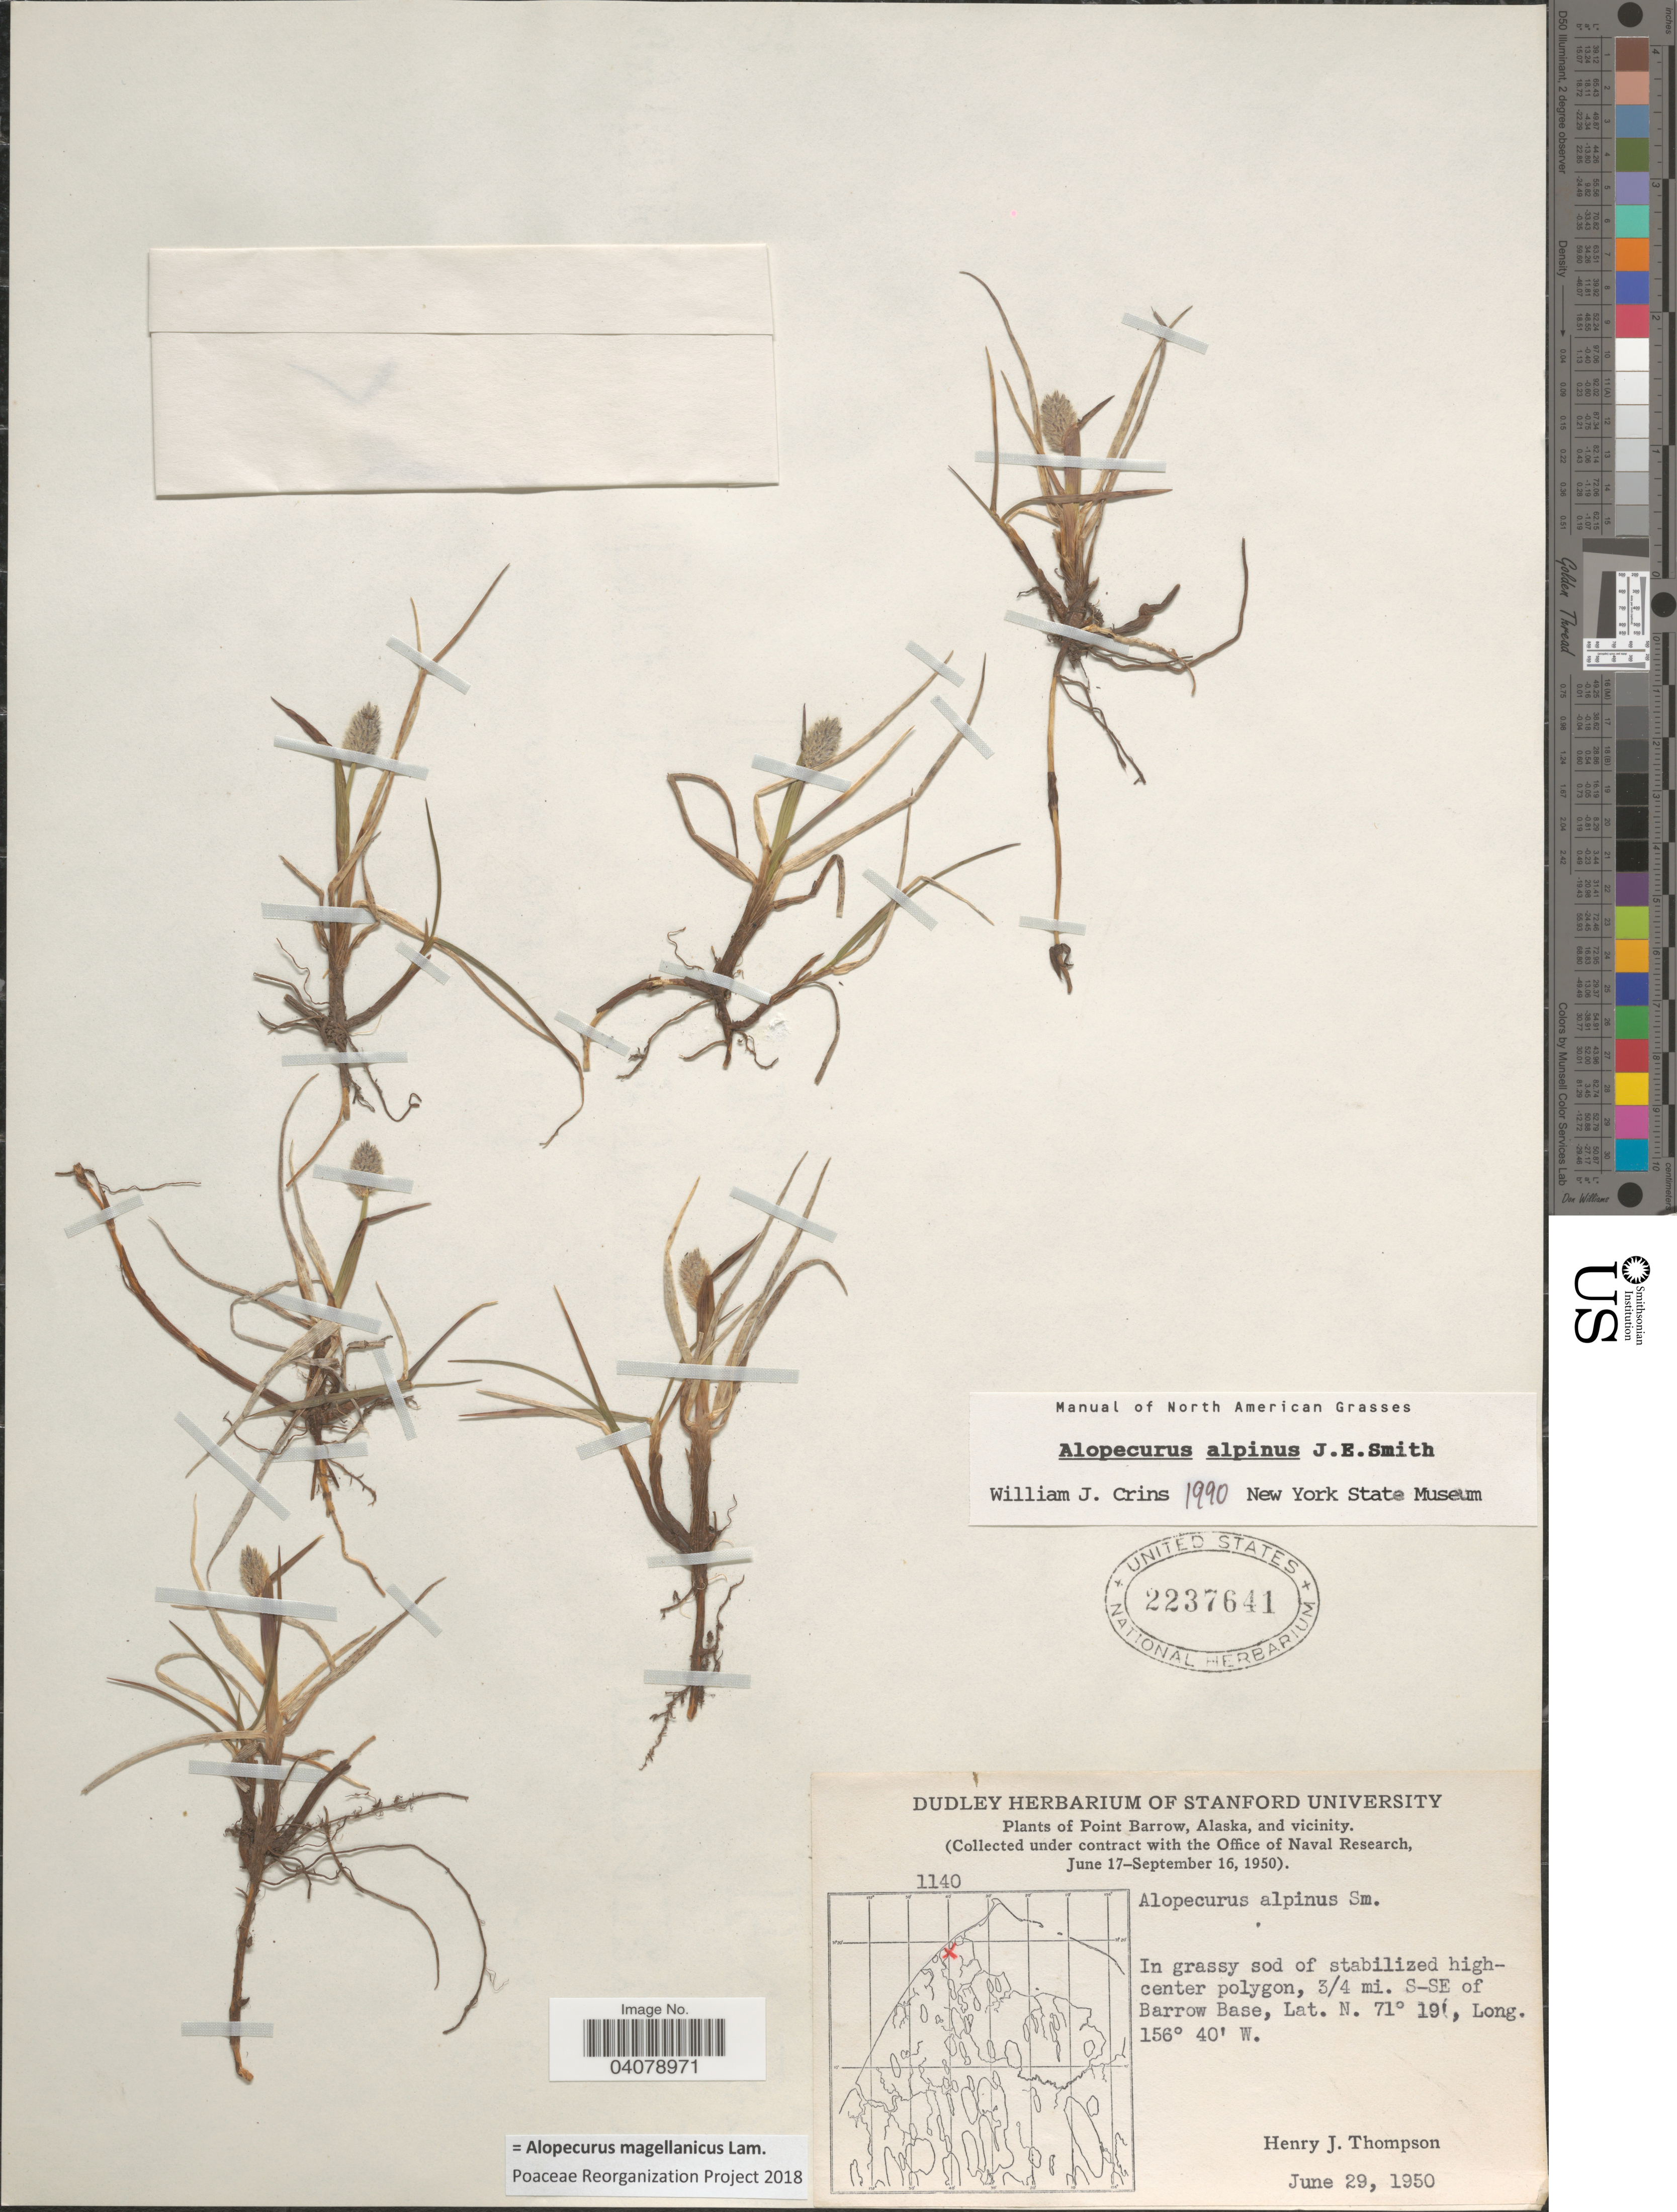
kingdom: Plantae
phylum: Tracheophyta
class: Liliopsida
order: Poales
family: Poaceae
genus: Alopecurus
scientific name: Alopecurus magellanicus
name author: Lam.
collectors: H. J. Thompson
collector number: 1140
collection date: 1950-06-29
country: United States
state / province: Alaska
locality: Point Barrow, Alaska, and vicinity. ¾ mi. S-SE of Barrow Base.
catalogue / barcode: US 2237641